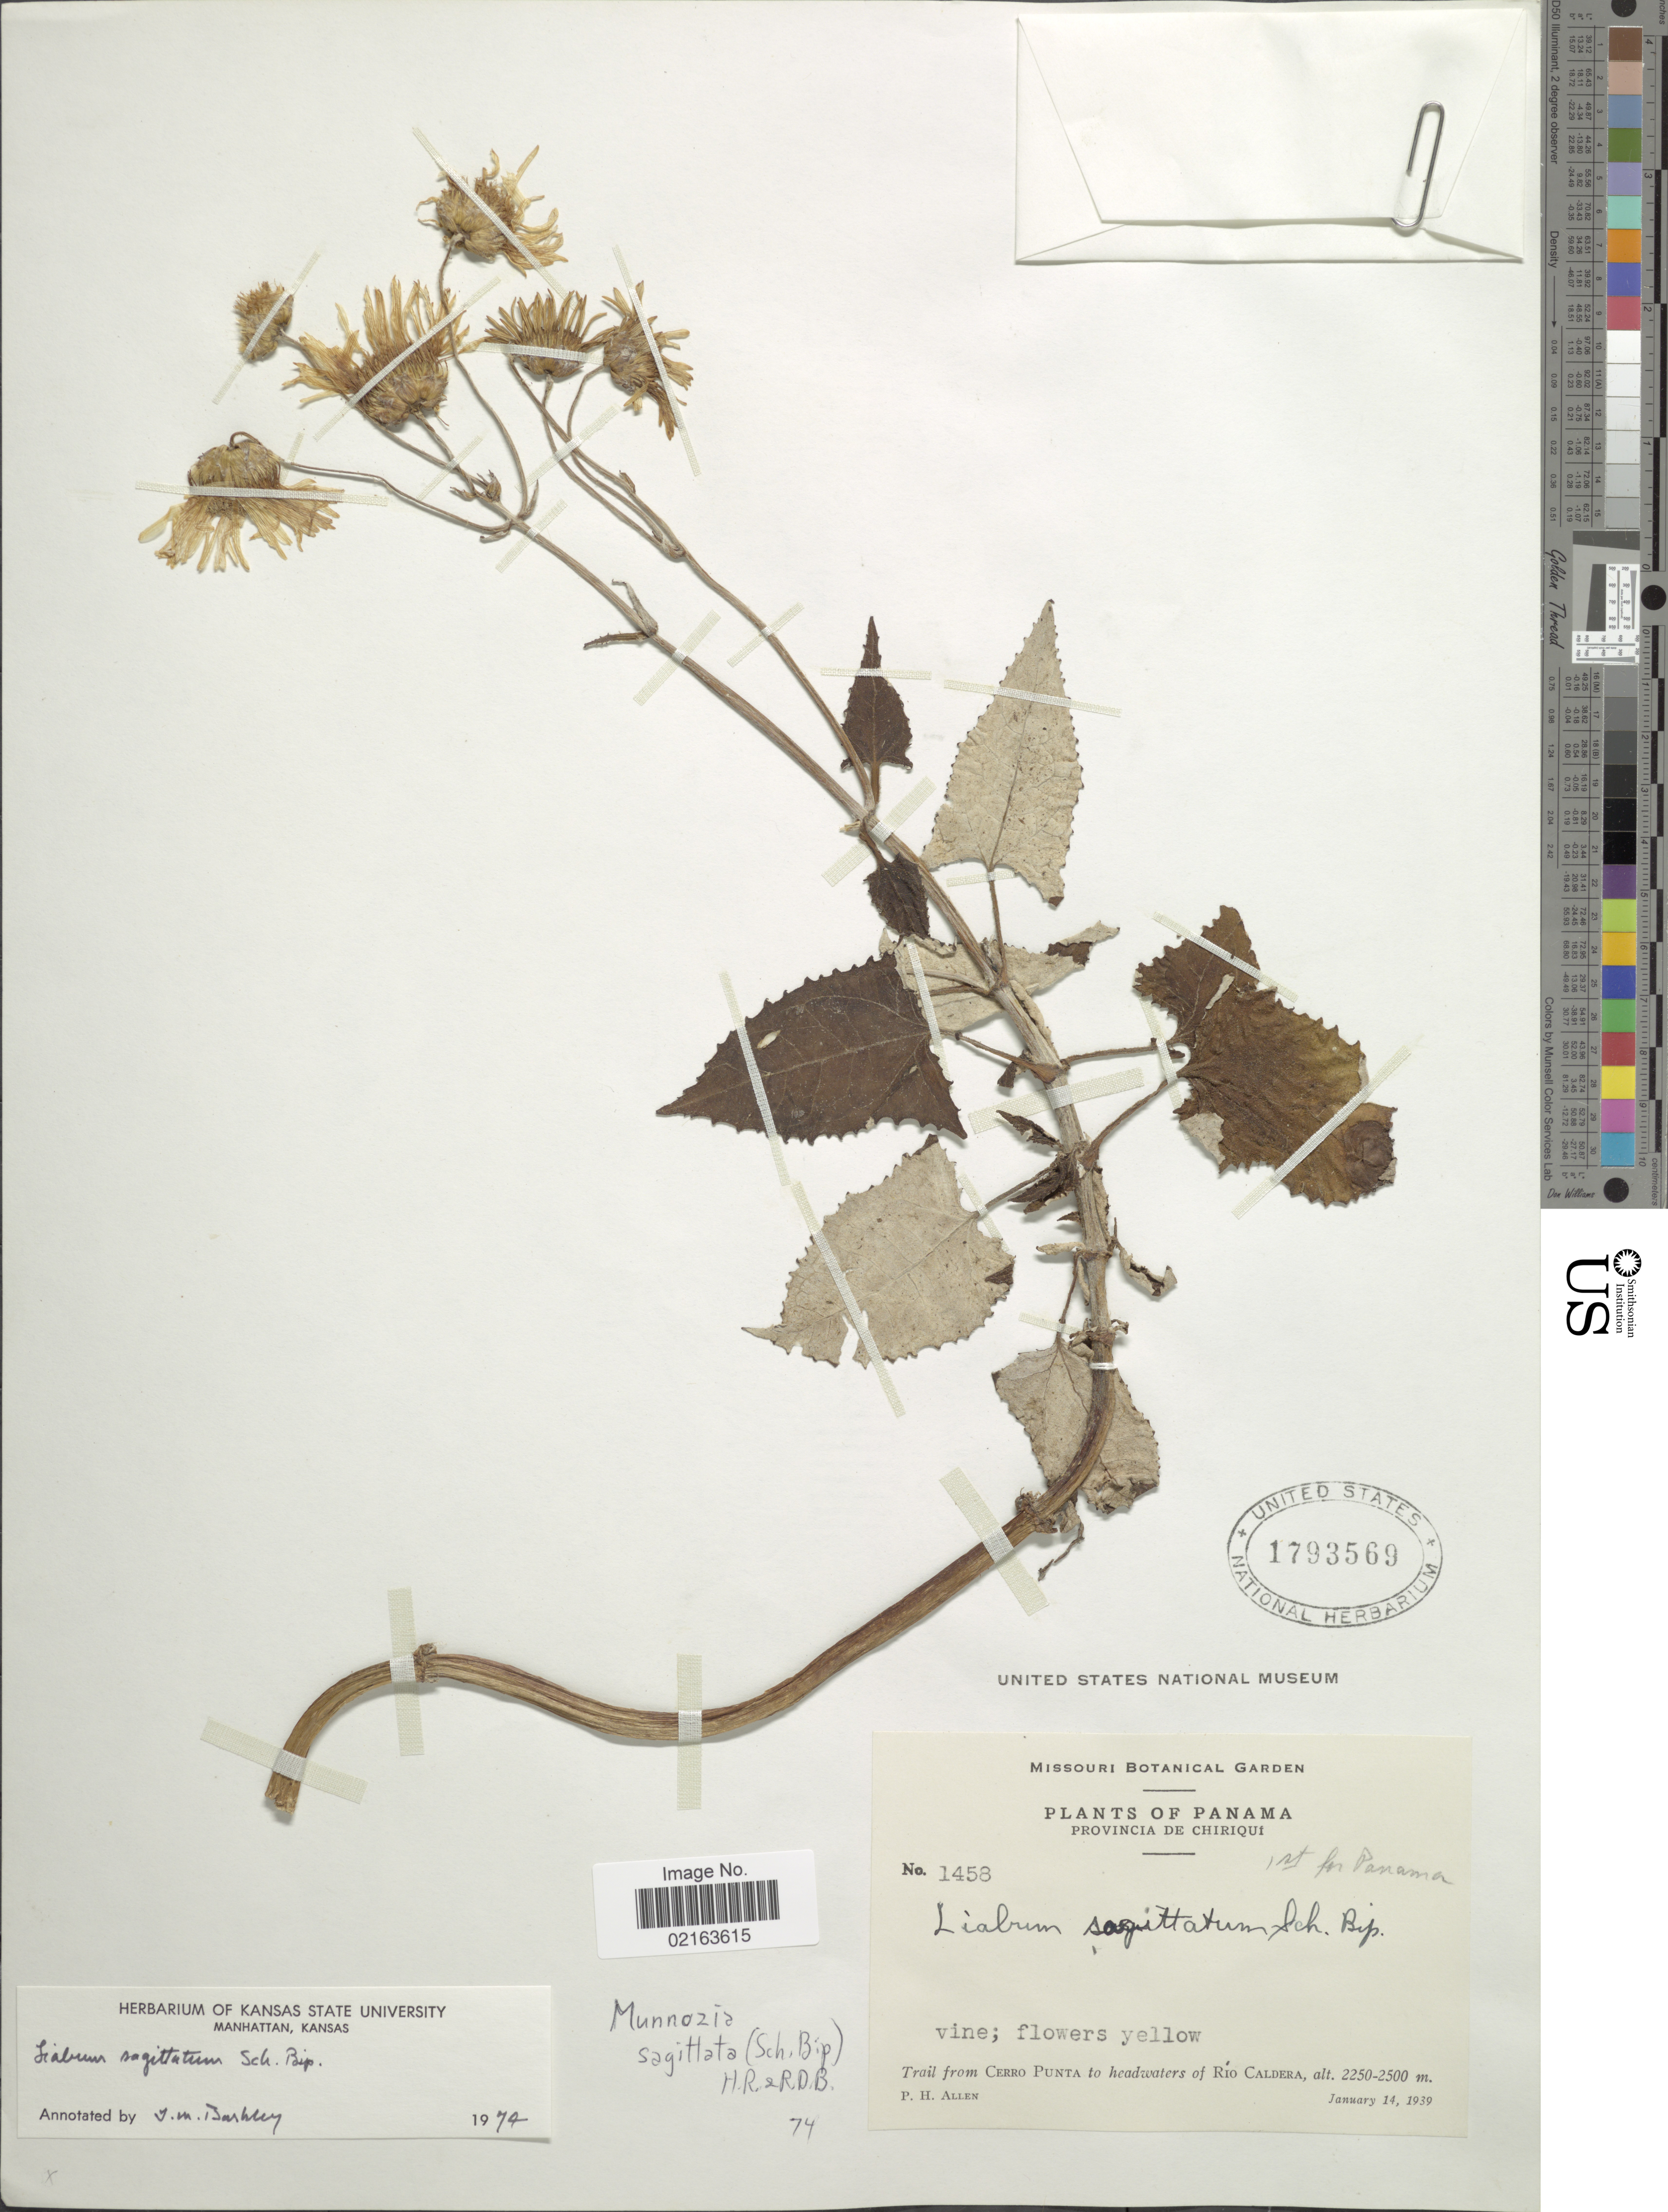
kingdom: Plantae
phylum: Tracheophyta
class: Magnoliopsida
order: Asterales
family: Asteraceae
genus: Munnozia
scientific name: Munnozia senecionidis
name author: Benth.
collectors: P. H. Allen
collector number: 1458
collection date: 1939-01-14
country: Panama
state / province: Chiriqui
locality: Provincia de Chiriquí. Trail from Cerro Punta to headwaters of Río Caldera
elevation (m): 2250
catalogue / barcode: US 1793569